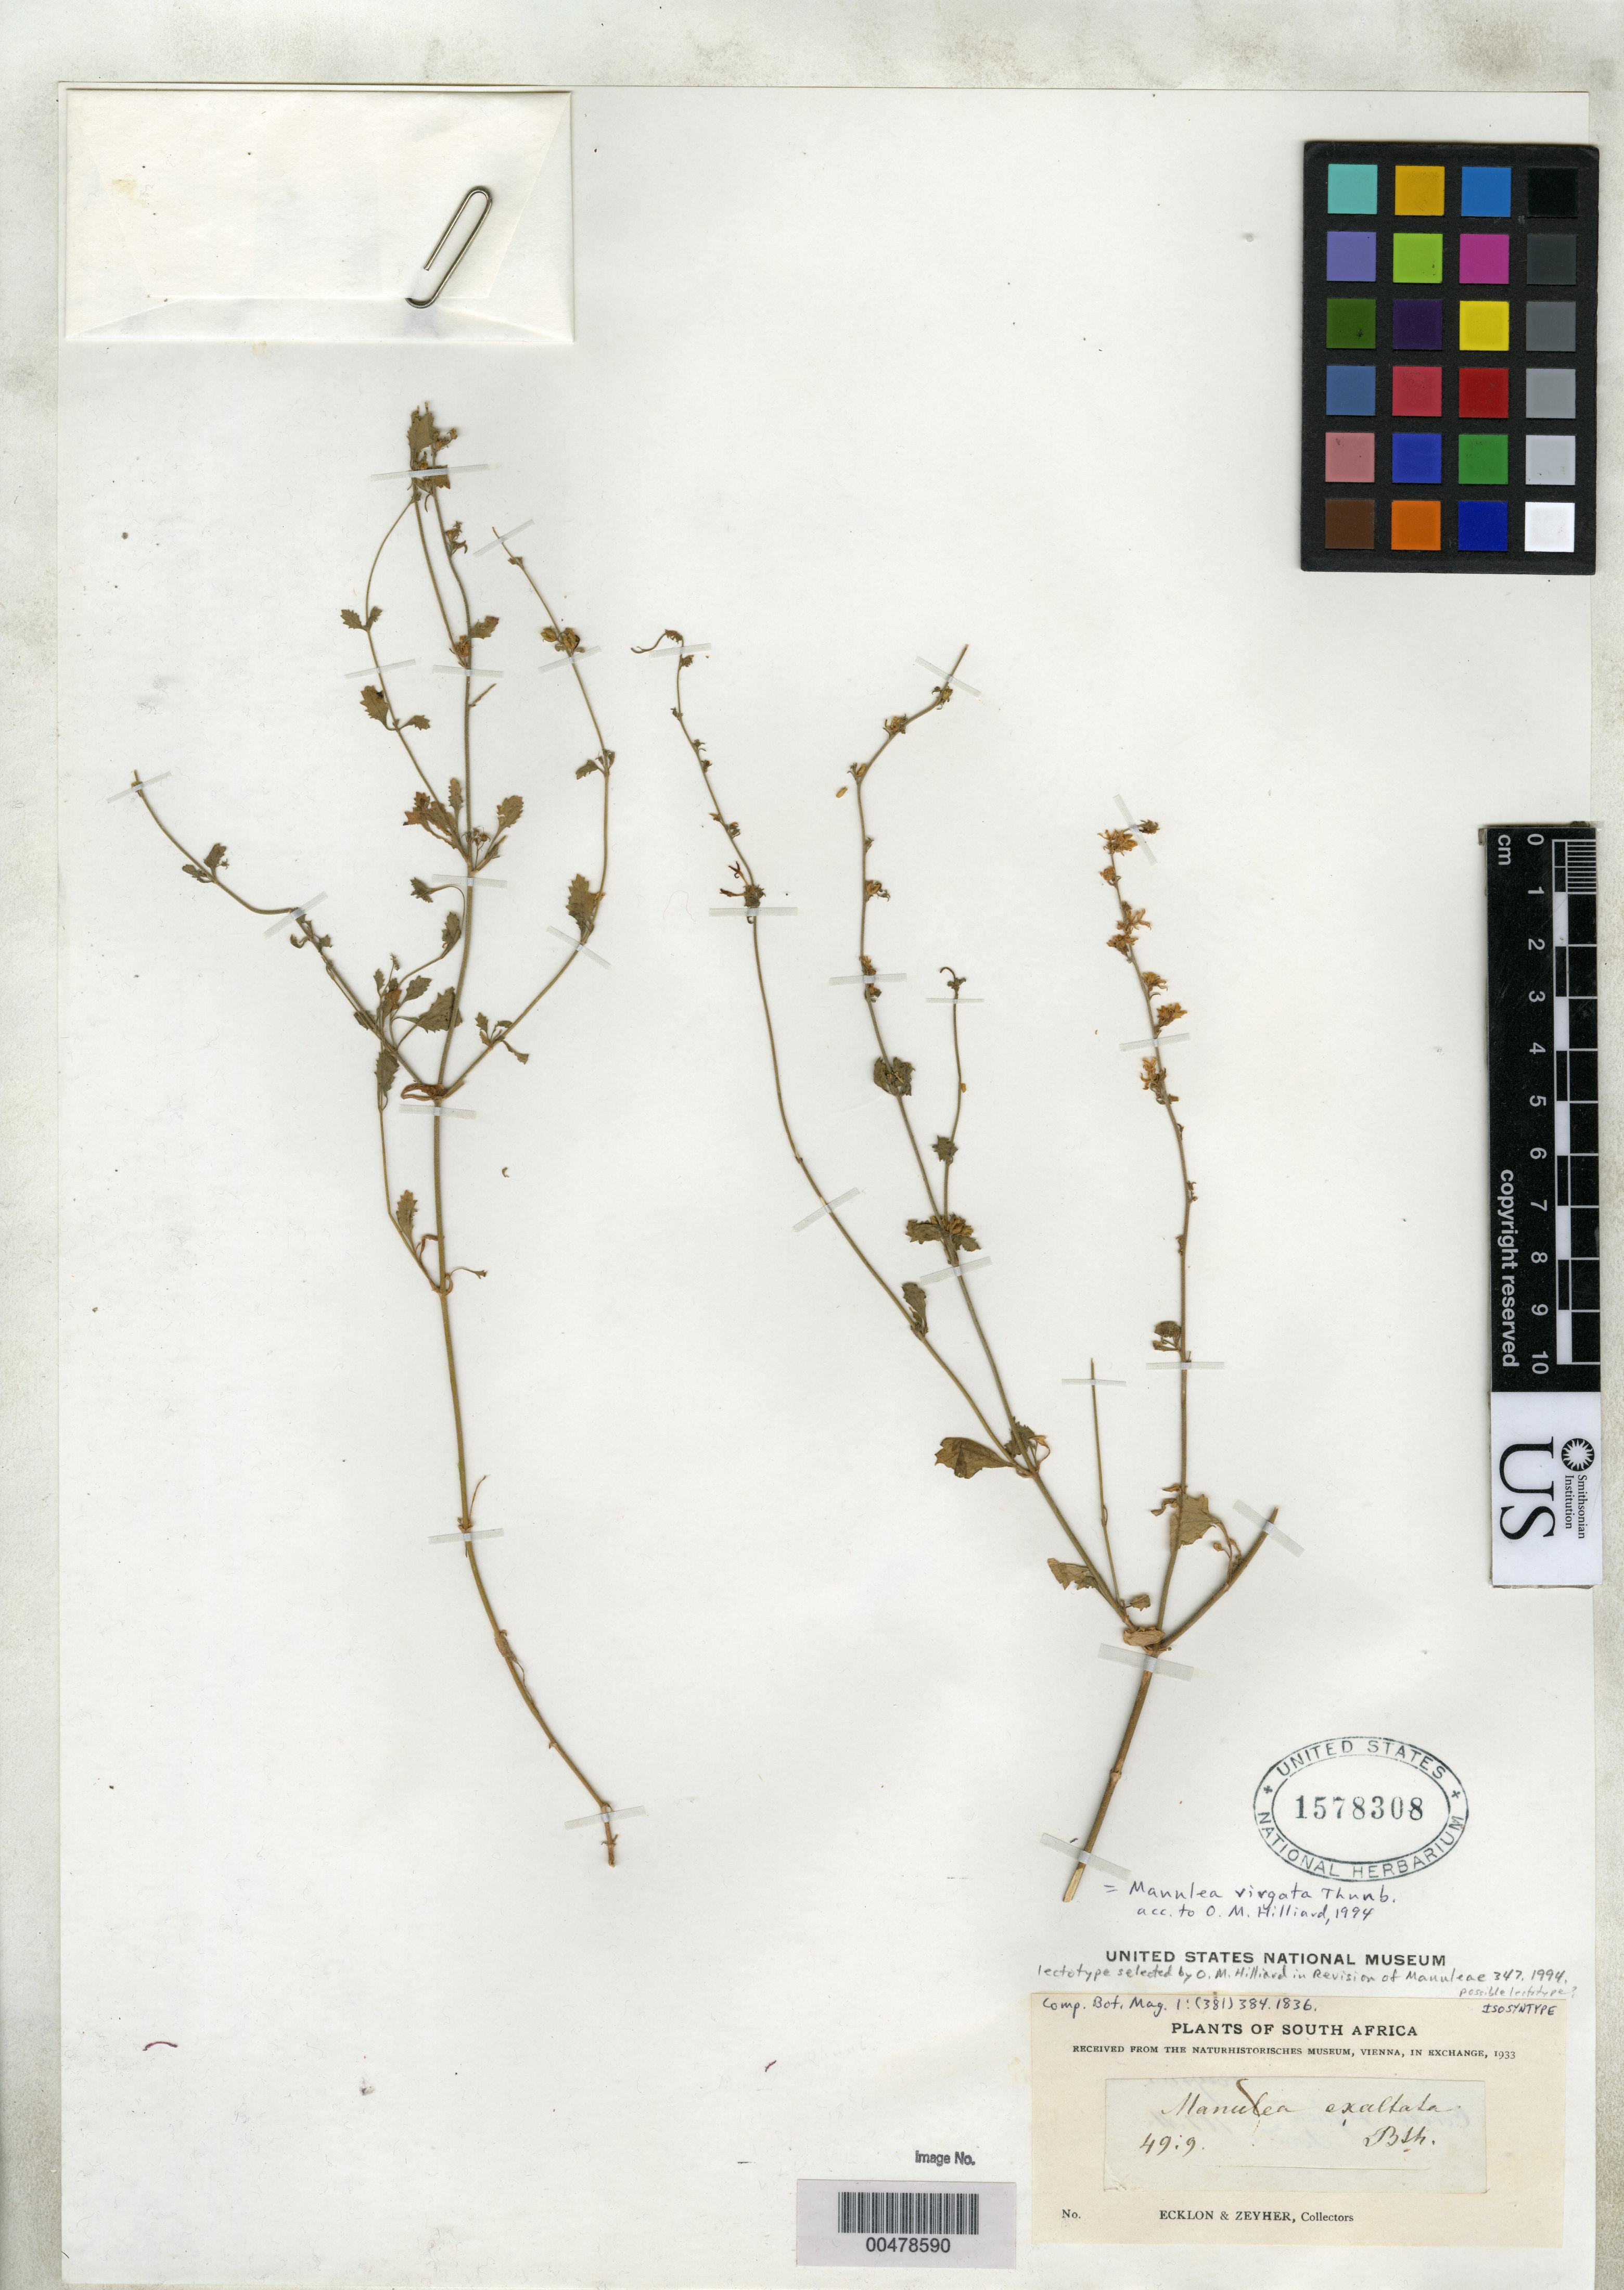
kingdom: Plantae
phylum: Tracheophyta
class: Magnoliopsida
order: Lamiales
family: Scrophulariaceae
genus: Manulea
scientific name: Manulea exaltata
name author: Benth.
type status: Isolectotype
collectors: C. F. Ecklon & C. Zeyher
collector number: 49.9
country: South Africa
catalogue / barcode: US 1578308